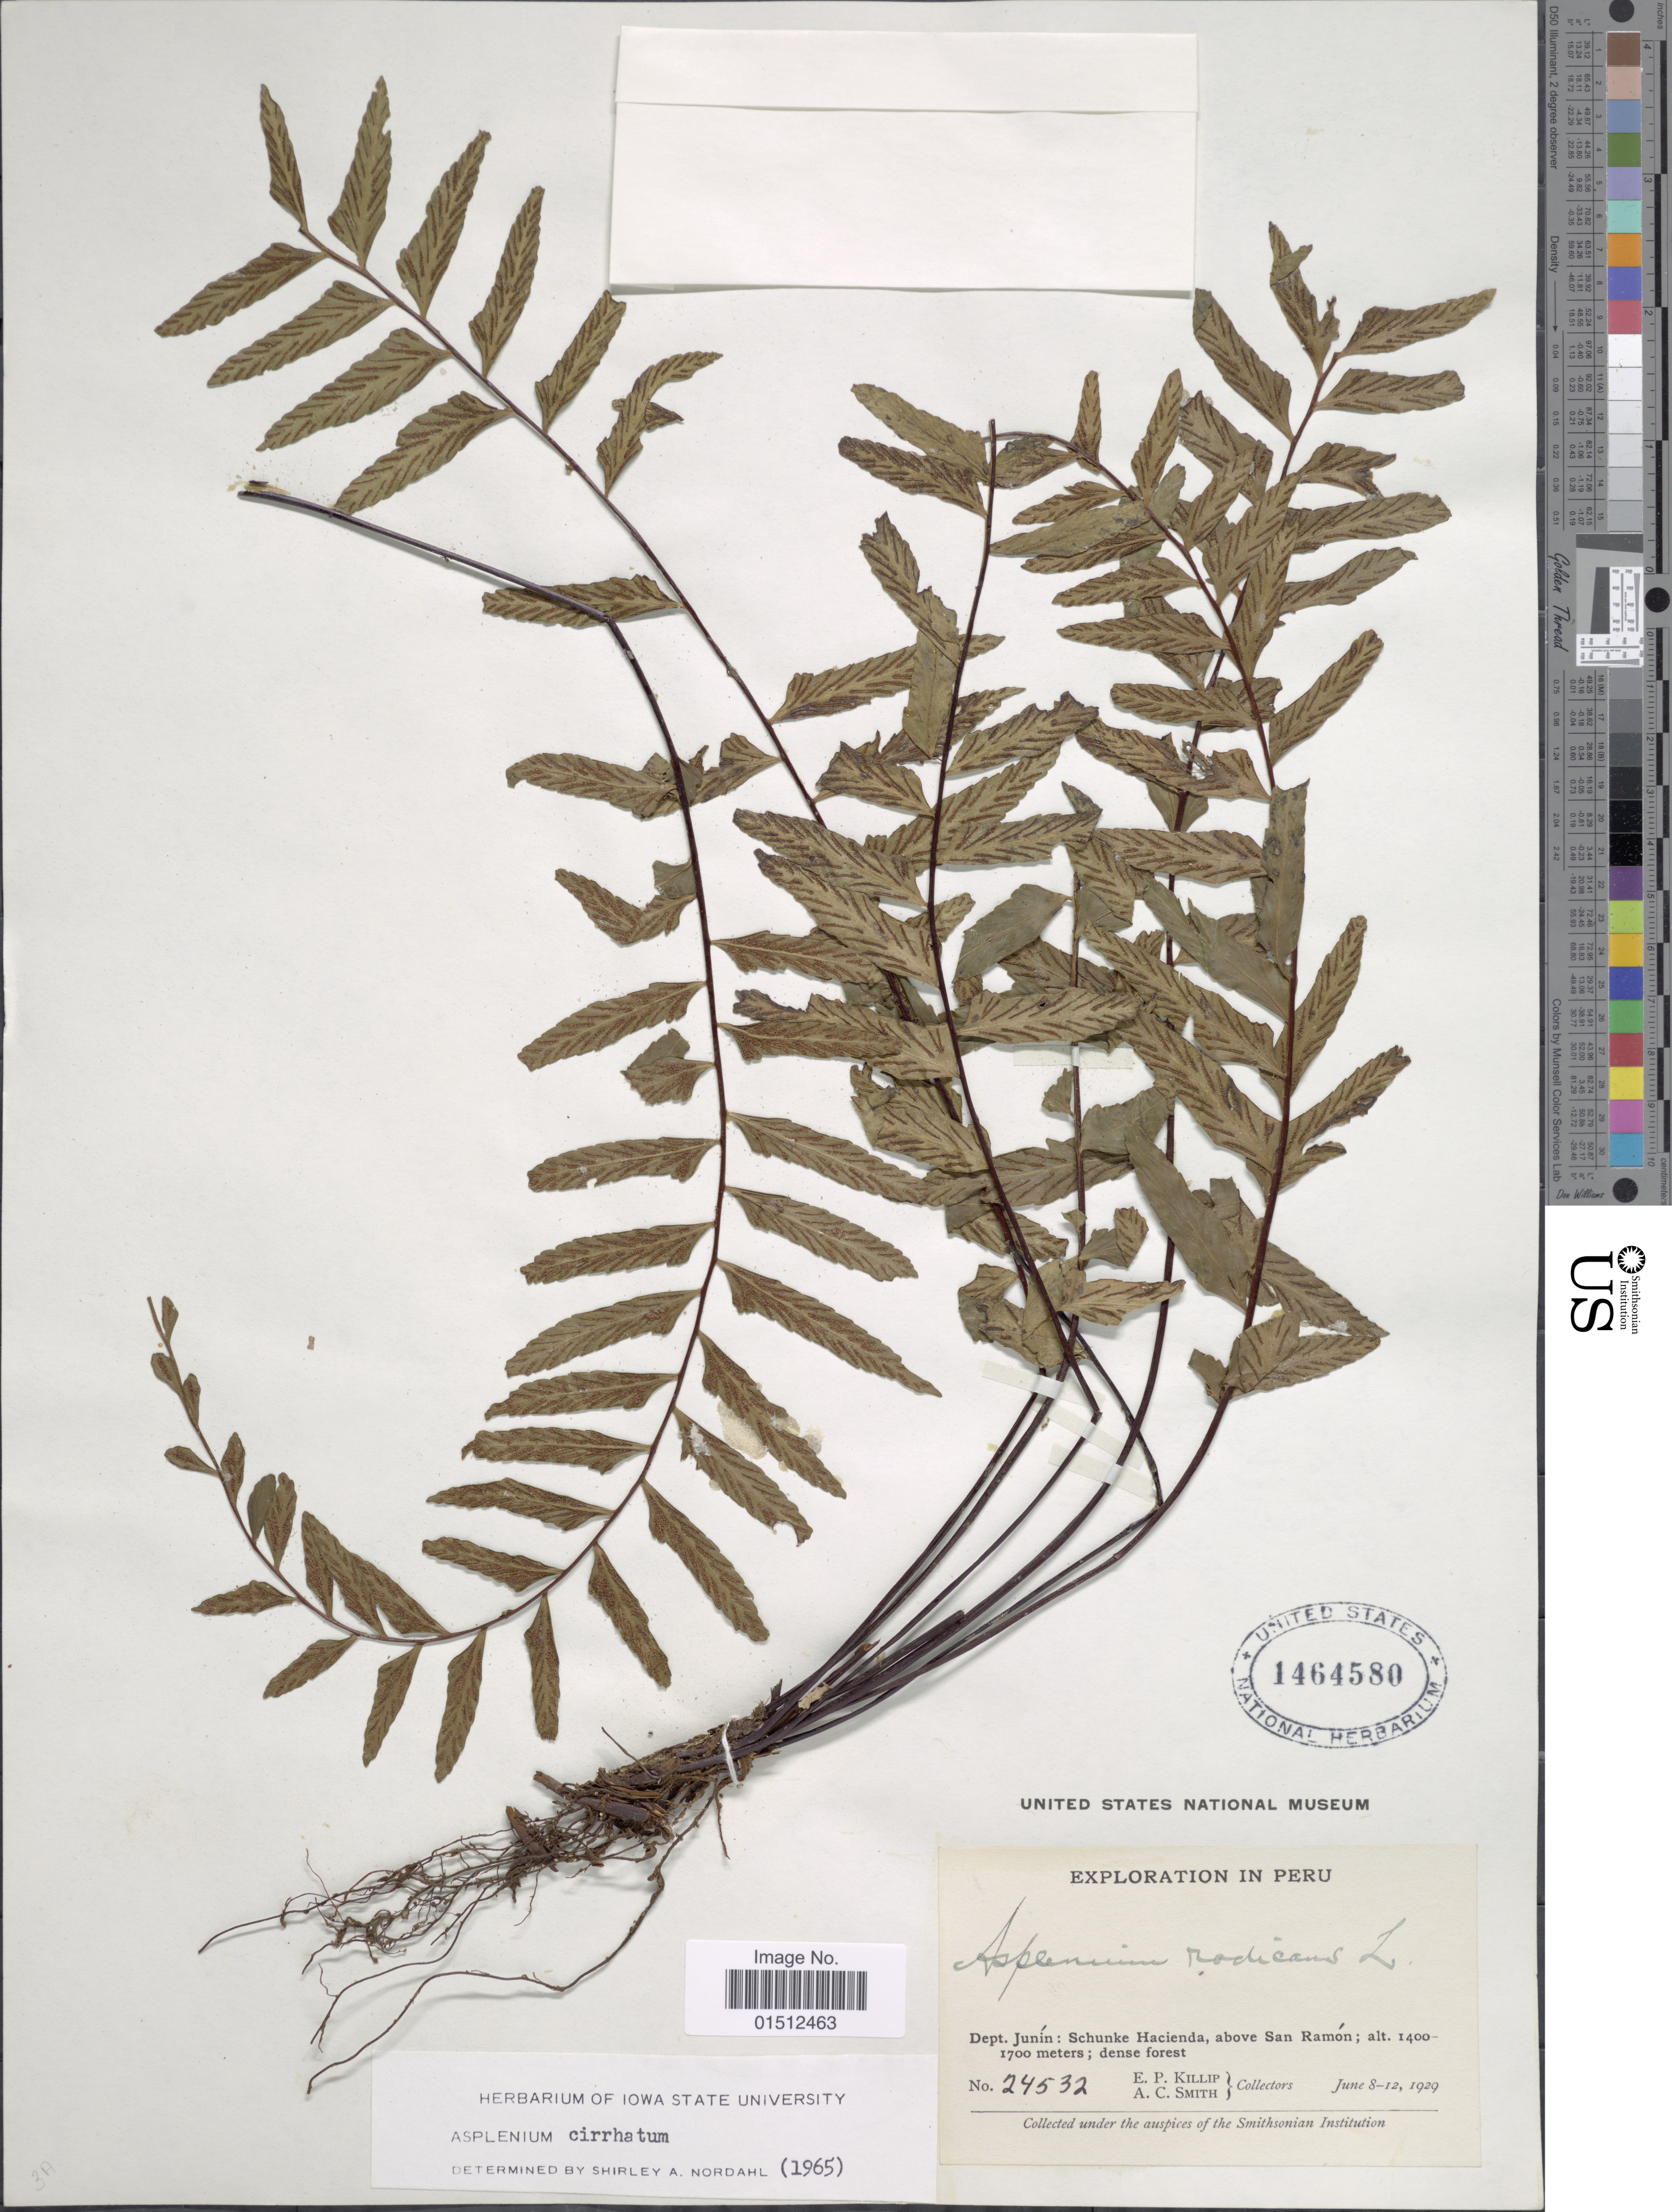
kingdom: Plantae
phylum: Tracheophyta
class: Polypodiopsida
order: Polypodiales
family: Aspleniaceae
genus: Asplenium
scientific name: Asplenium radicans var. cirrhatum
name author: (Rich. ex Willd.) Rosenst.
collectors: E. P. Killip & A. C. Smith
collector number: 24532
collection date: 1929-06-08/1929-06-12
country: Peru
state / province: Junín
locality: Peru, Dept. Junin: Schunke Hacienda, above San Ramon.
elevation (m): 1400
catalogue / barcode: US 1464580